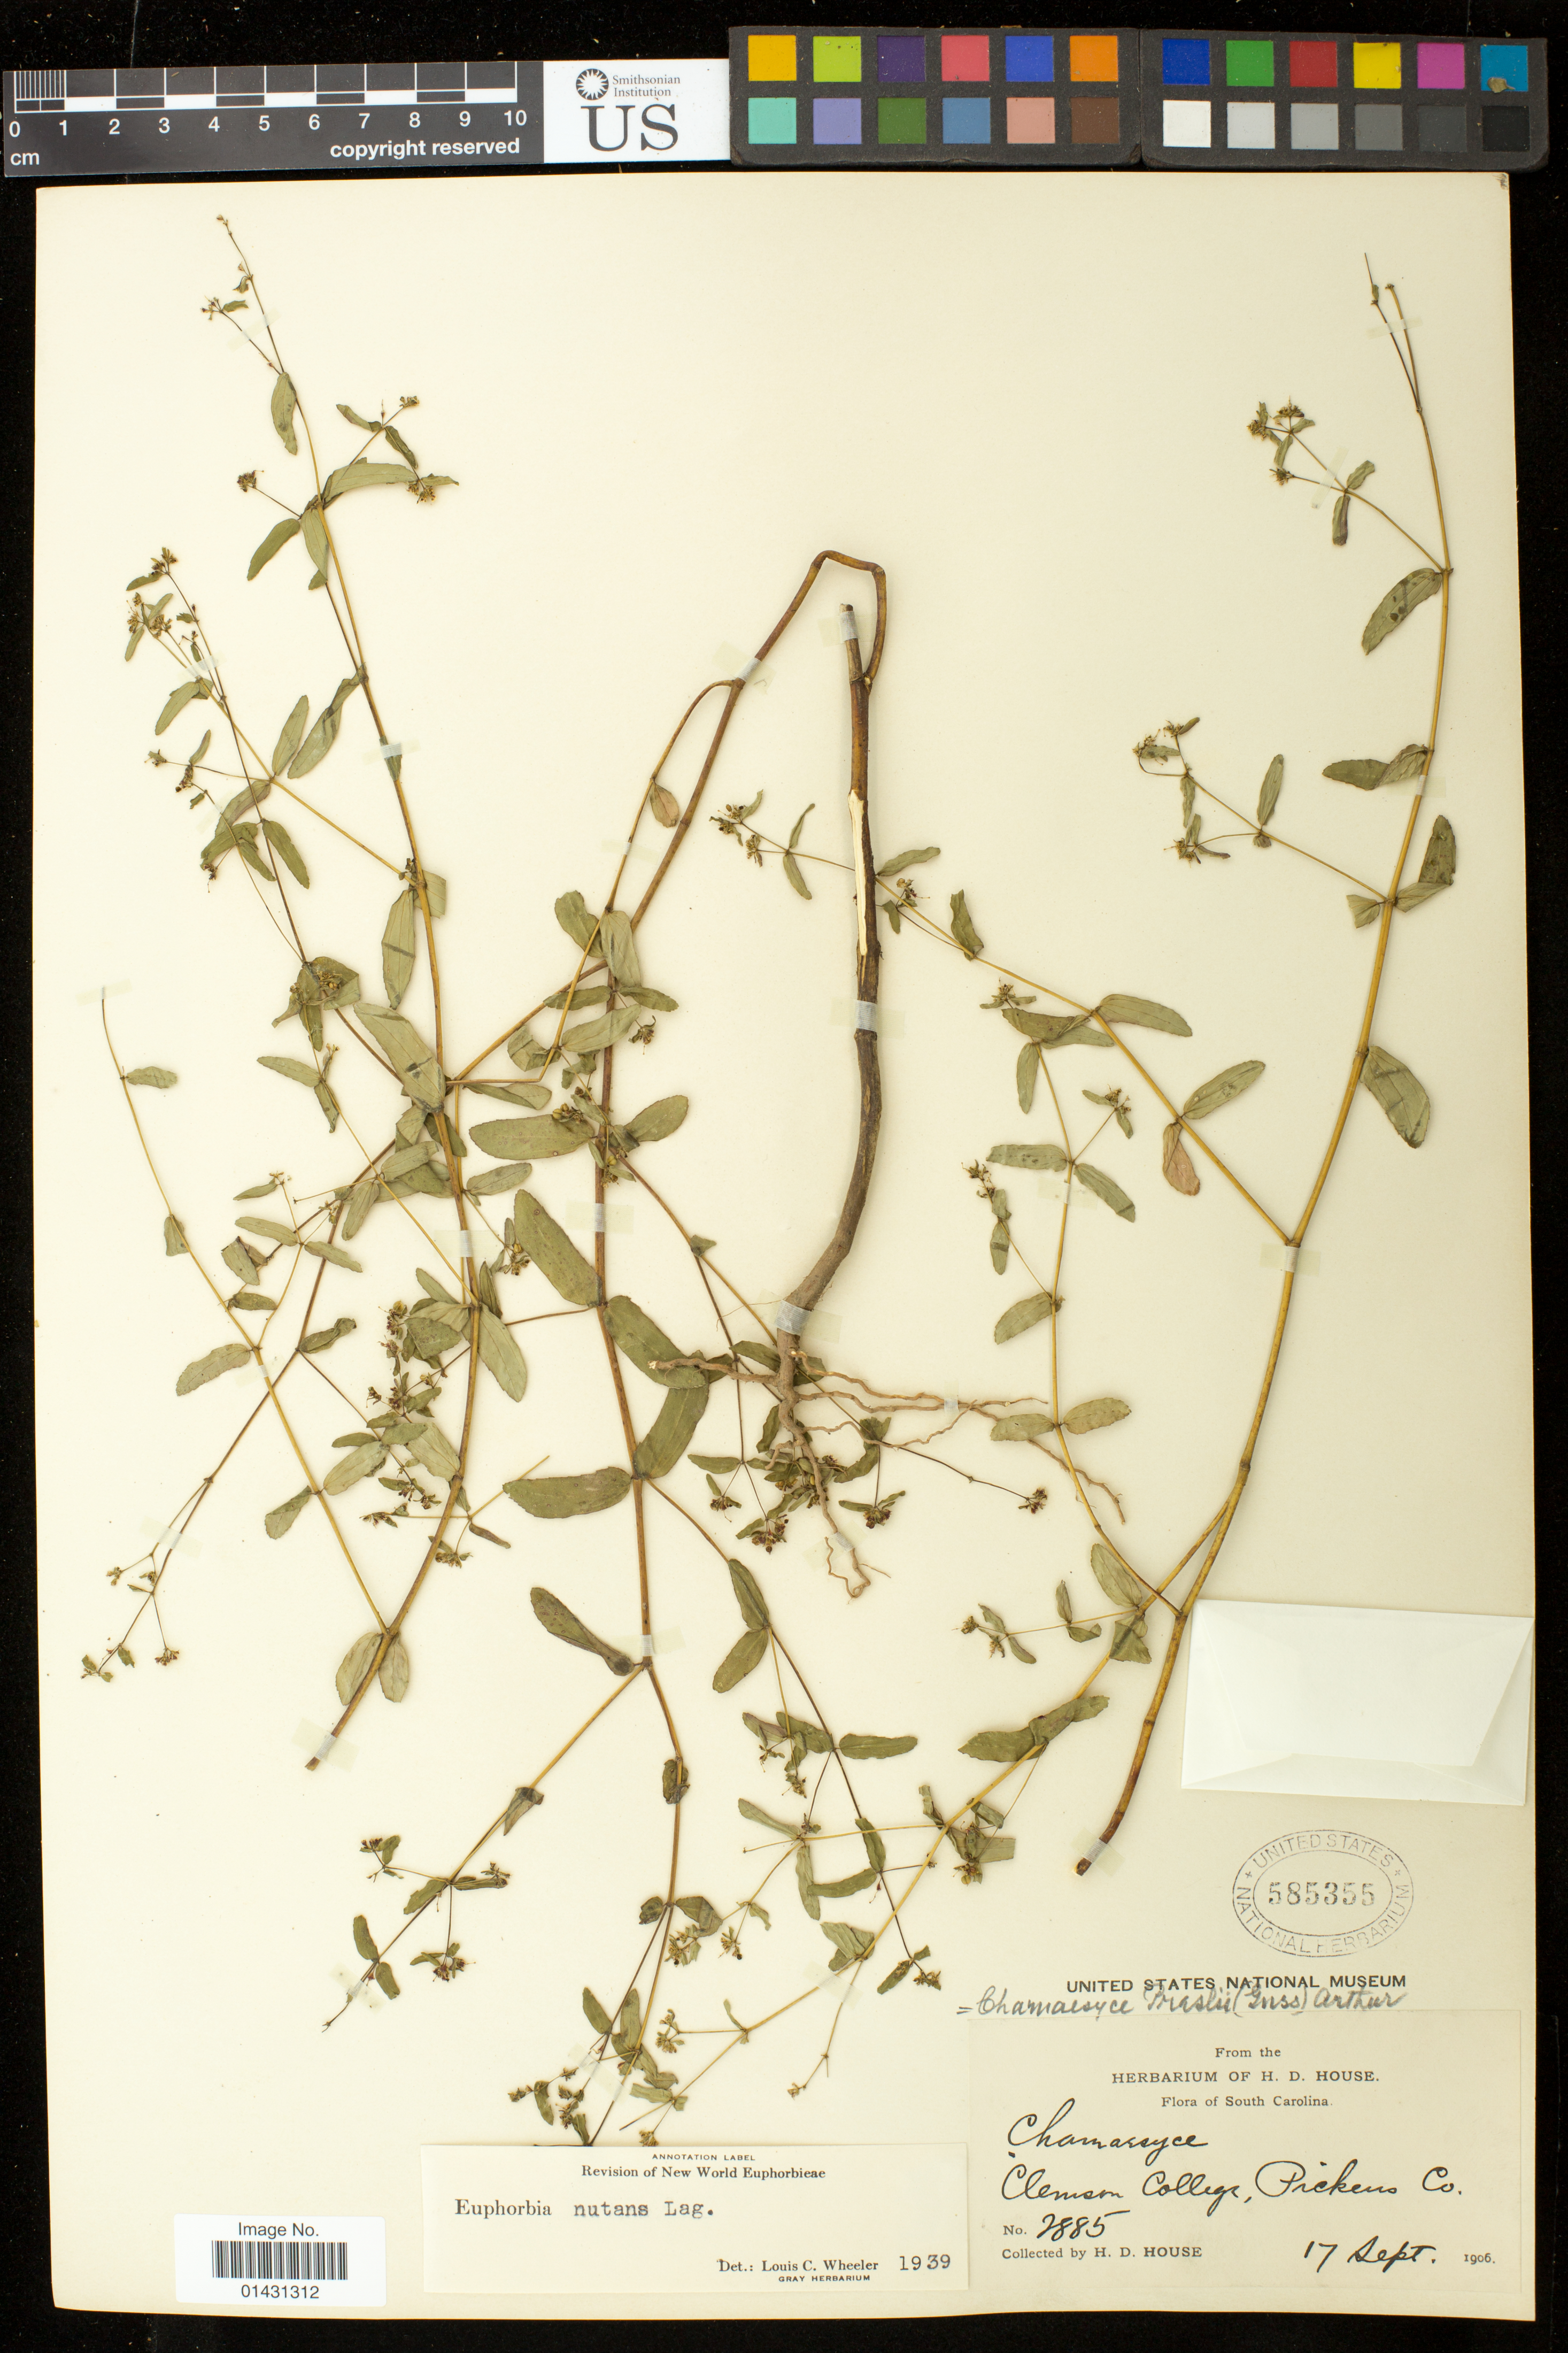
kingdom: Plantae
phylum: Tracheophyta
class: Magnoliopsida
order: Malpighiales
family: Euphorbiaceae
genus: Euphorbia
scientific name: Euphorbia maculata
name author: L.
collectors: H. D. House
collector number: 2885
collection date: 1906-09-17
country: United States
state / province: South Carolina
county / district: Pickens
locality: Clemson College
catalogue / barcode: US 585355